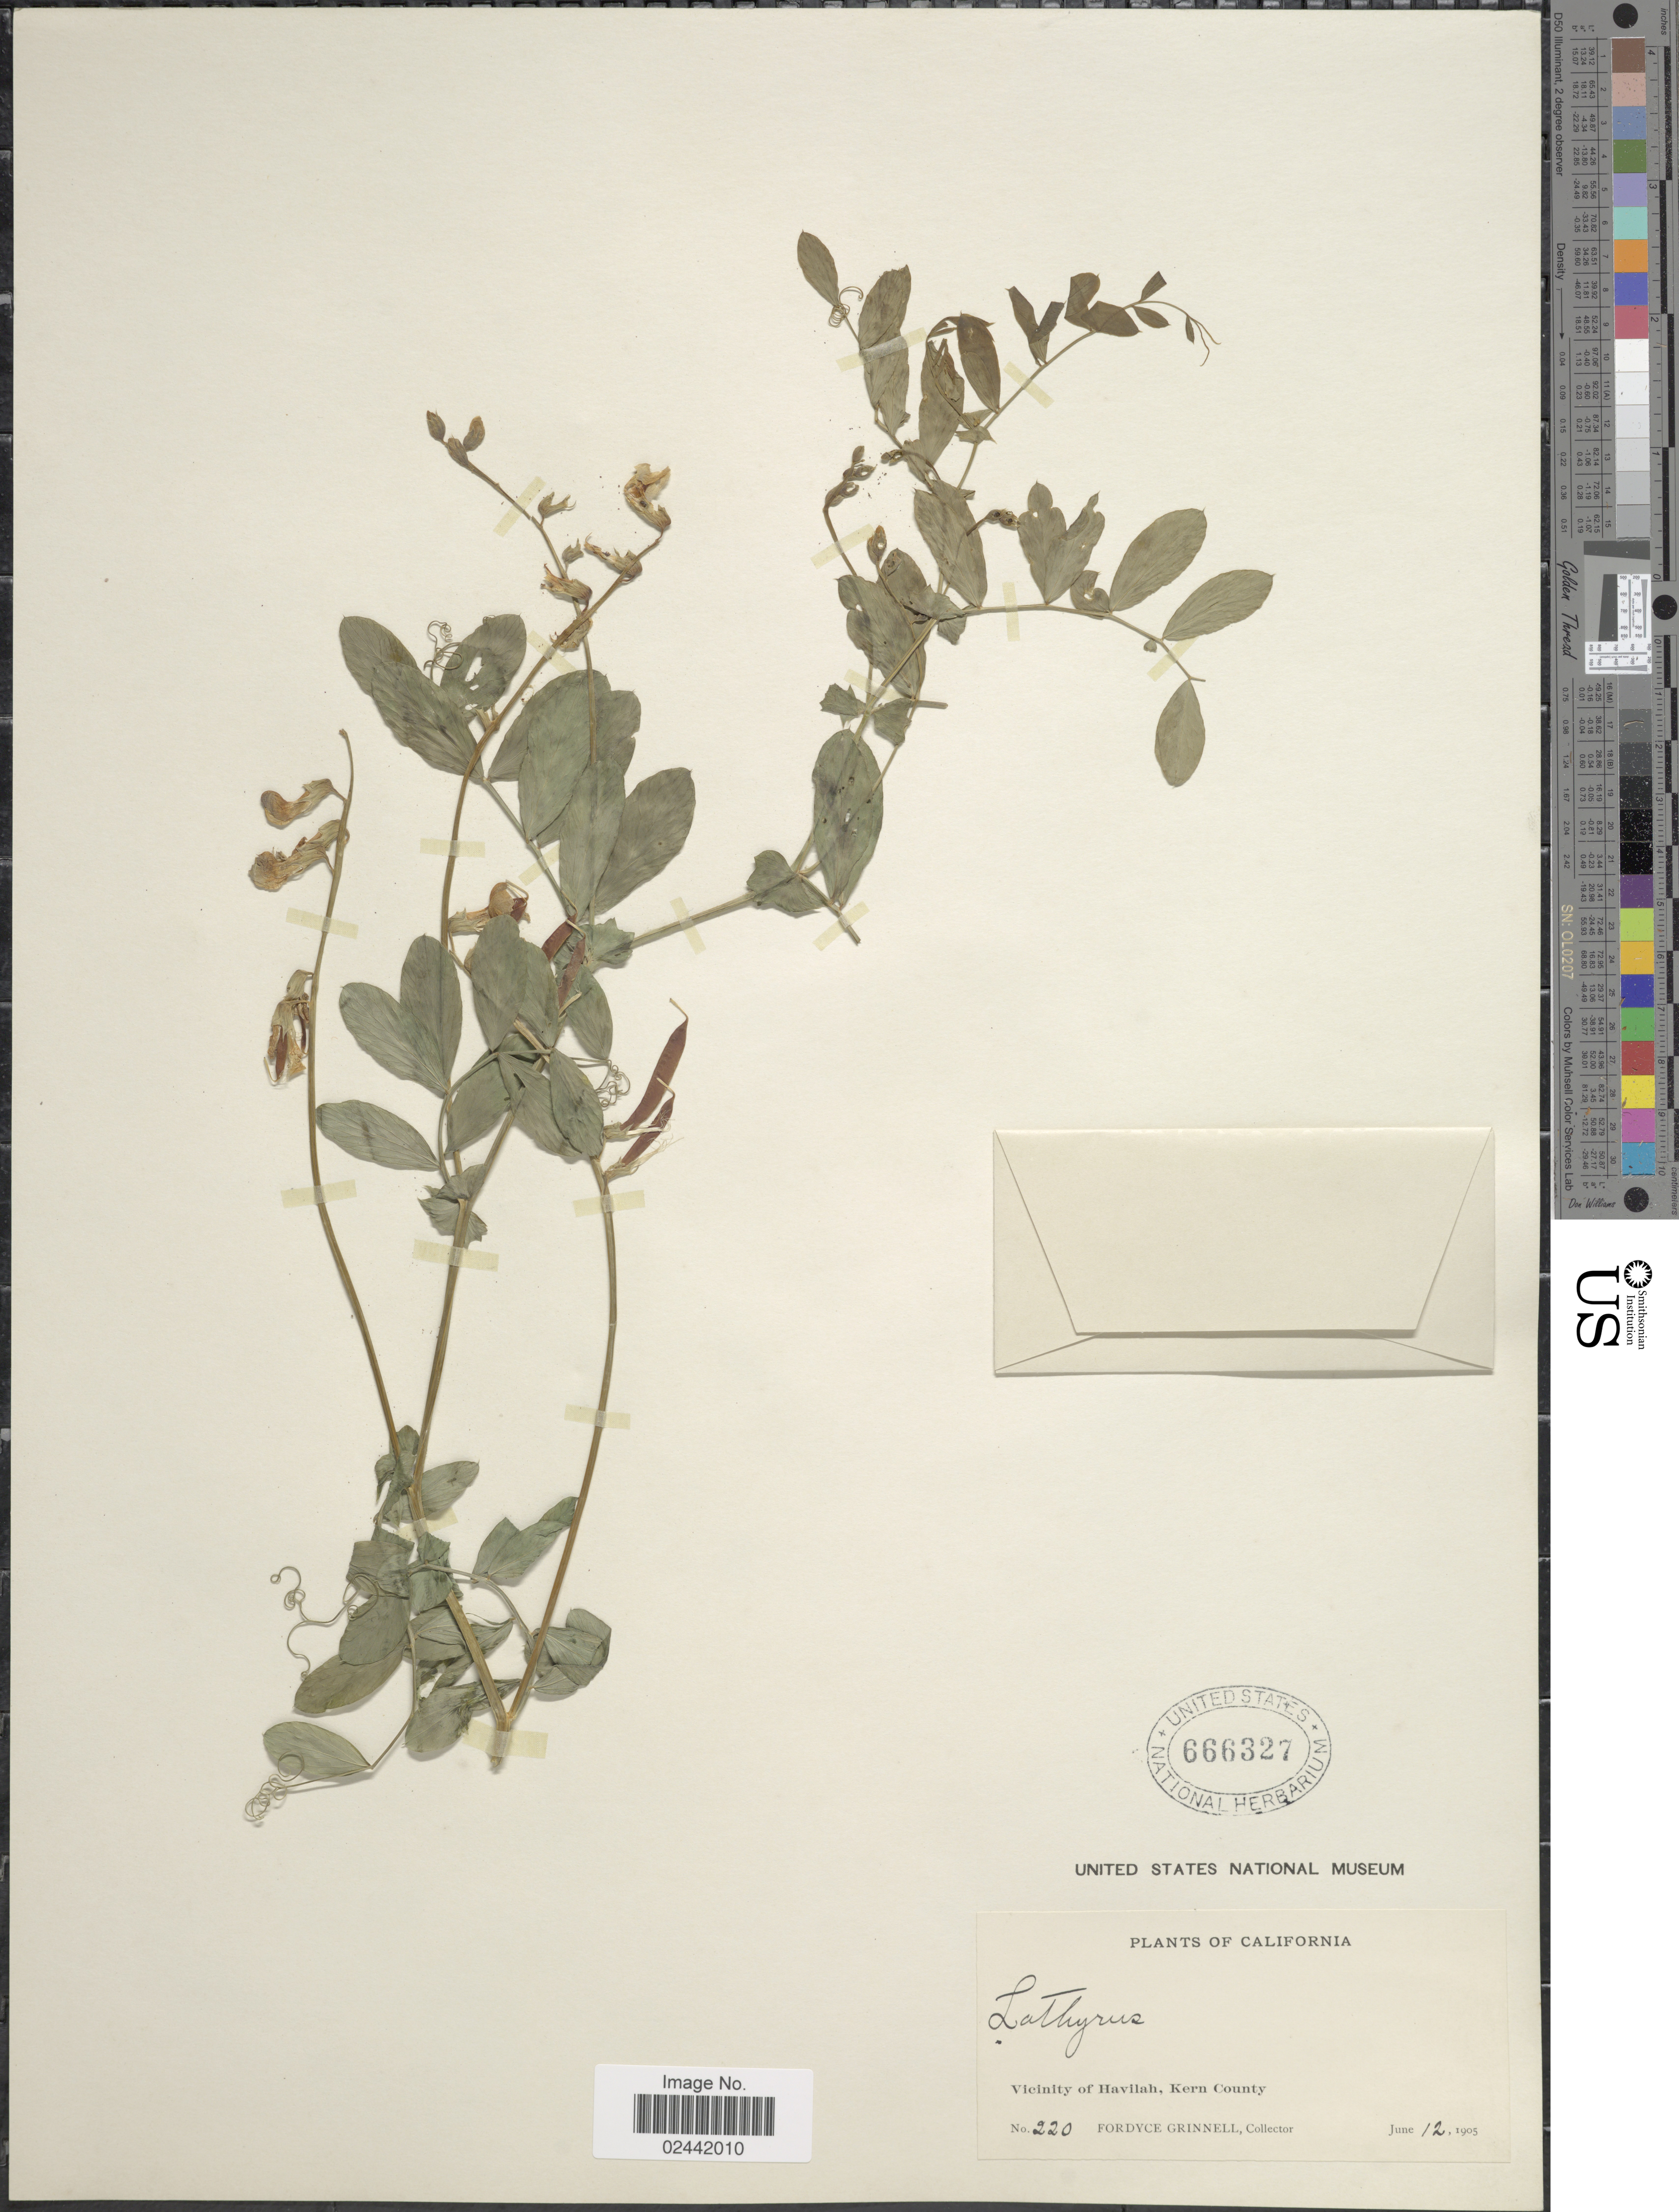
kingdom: Plantae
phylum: Tracheophyta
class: Magnoliopsida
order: Fabales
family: Fabaceae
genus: Lathyrus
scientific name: Lathyrus violaceus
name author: Greene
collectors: F. Grinnell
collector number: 220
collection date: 1905-06-12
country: United States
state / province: California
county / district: Kern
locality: Vicinity of Havilah, Kern County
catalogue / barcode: US 666327